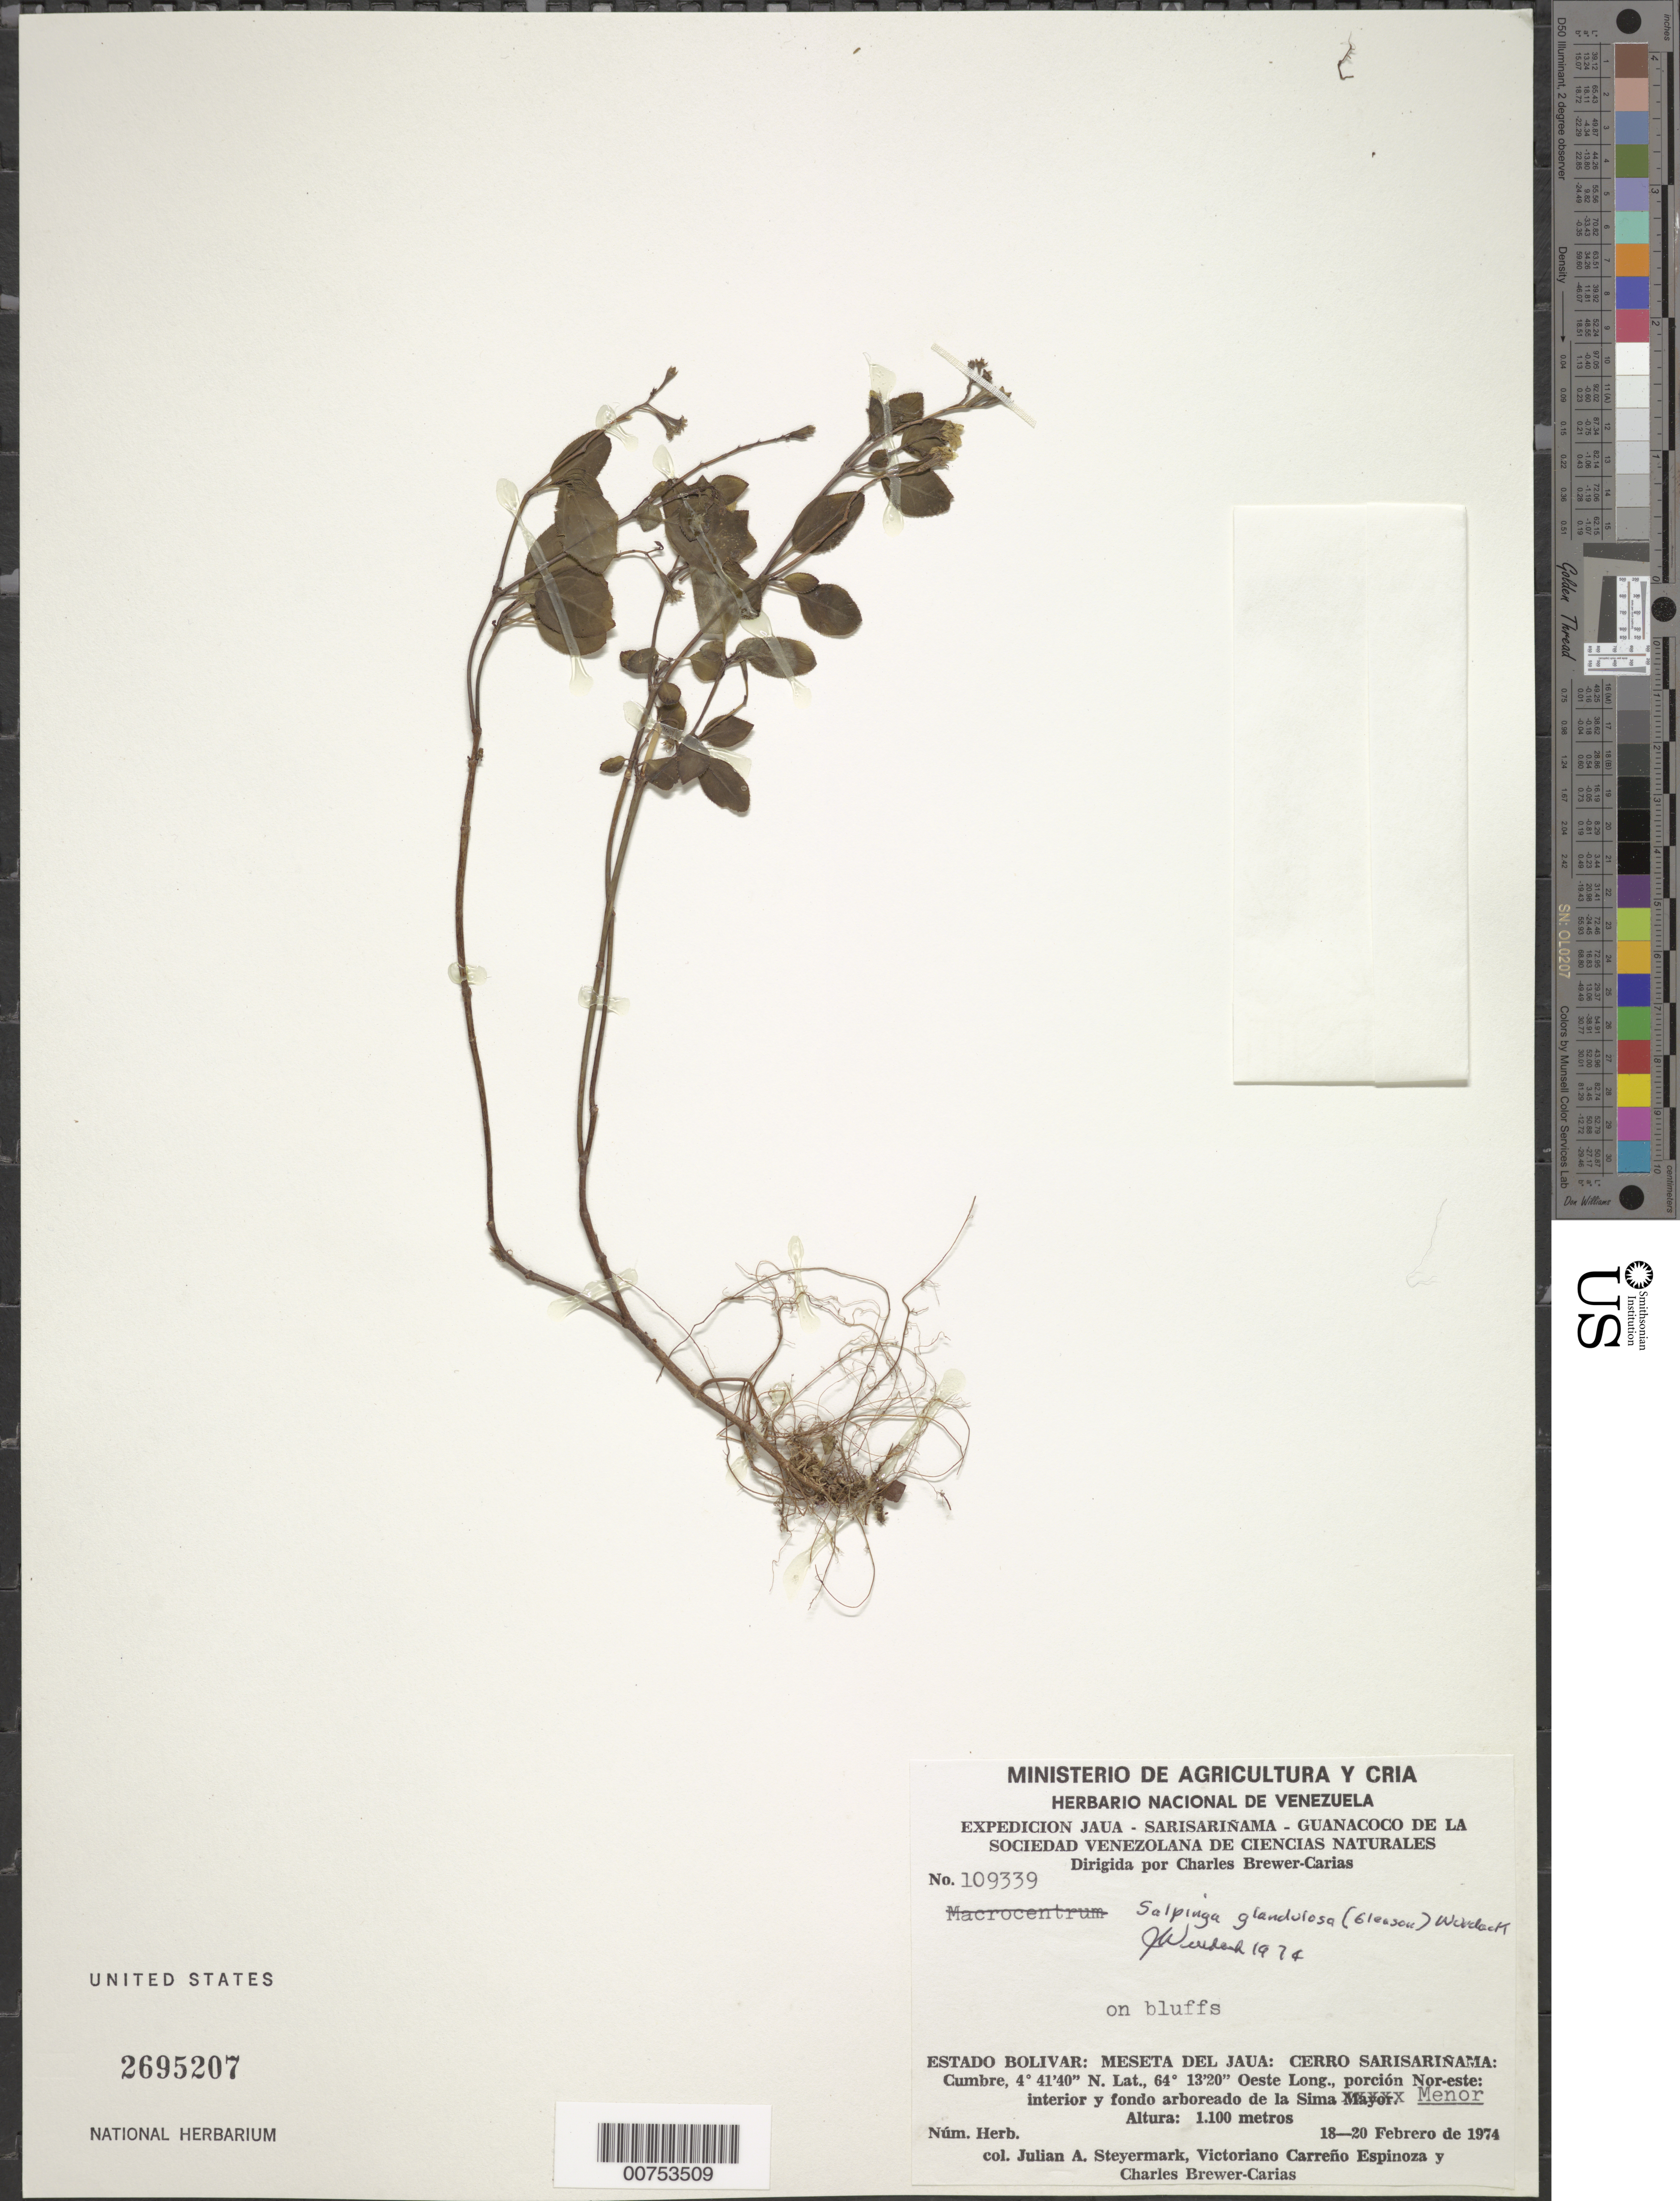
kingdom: Plantae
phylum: Tracheophyta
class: Magnoliopsida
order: Myrtales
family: Melastomataceae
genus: Salpinga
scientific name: Salpinga glandulosa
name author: (Gleason) Wurdack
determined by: Wurdack, John J., (US), US (UNITED STATES)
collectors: J. Steyermark, V. Carreño E. & C. Brewer-Carias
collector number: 109339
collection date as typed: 18-Feb-74 to 20-Feb-74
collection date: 1974-02-18/1974-02-20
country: Venezuela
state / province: Bolívar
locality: Meseta del Jaua: Cerro Sarisariñama, Sima Menor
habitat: Bluffs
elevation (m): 1100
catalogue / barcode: US 2695207